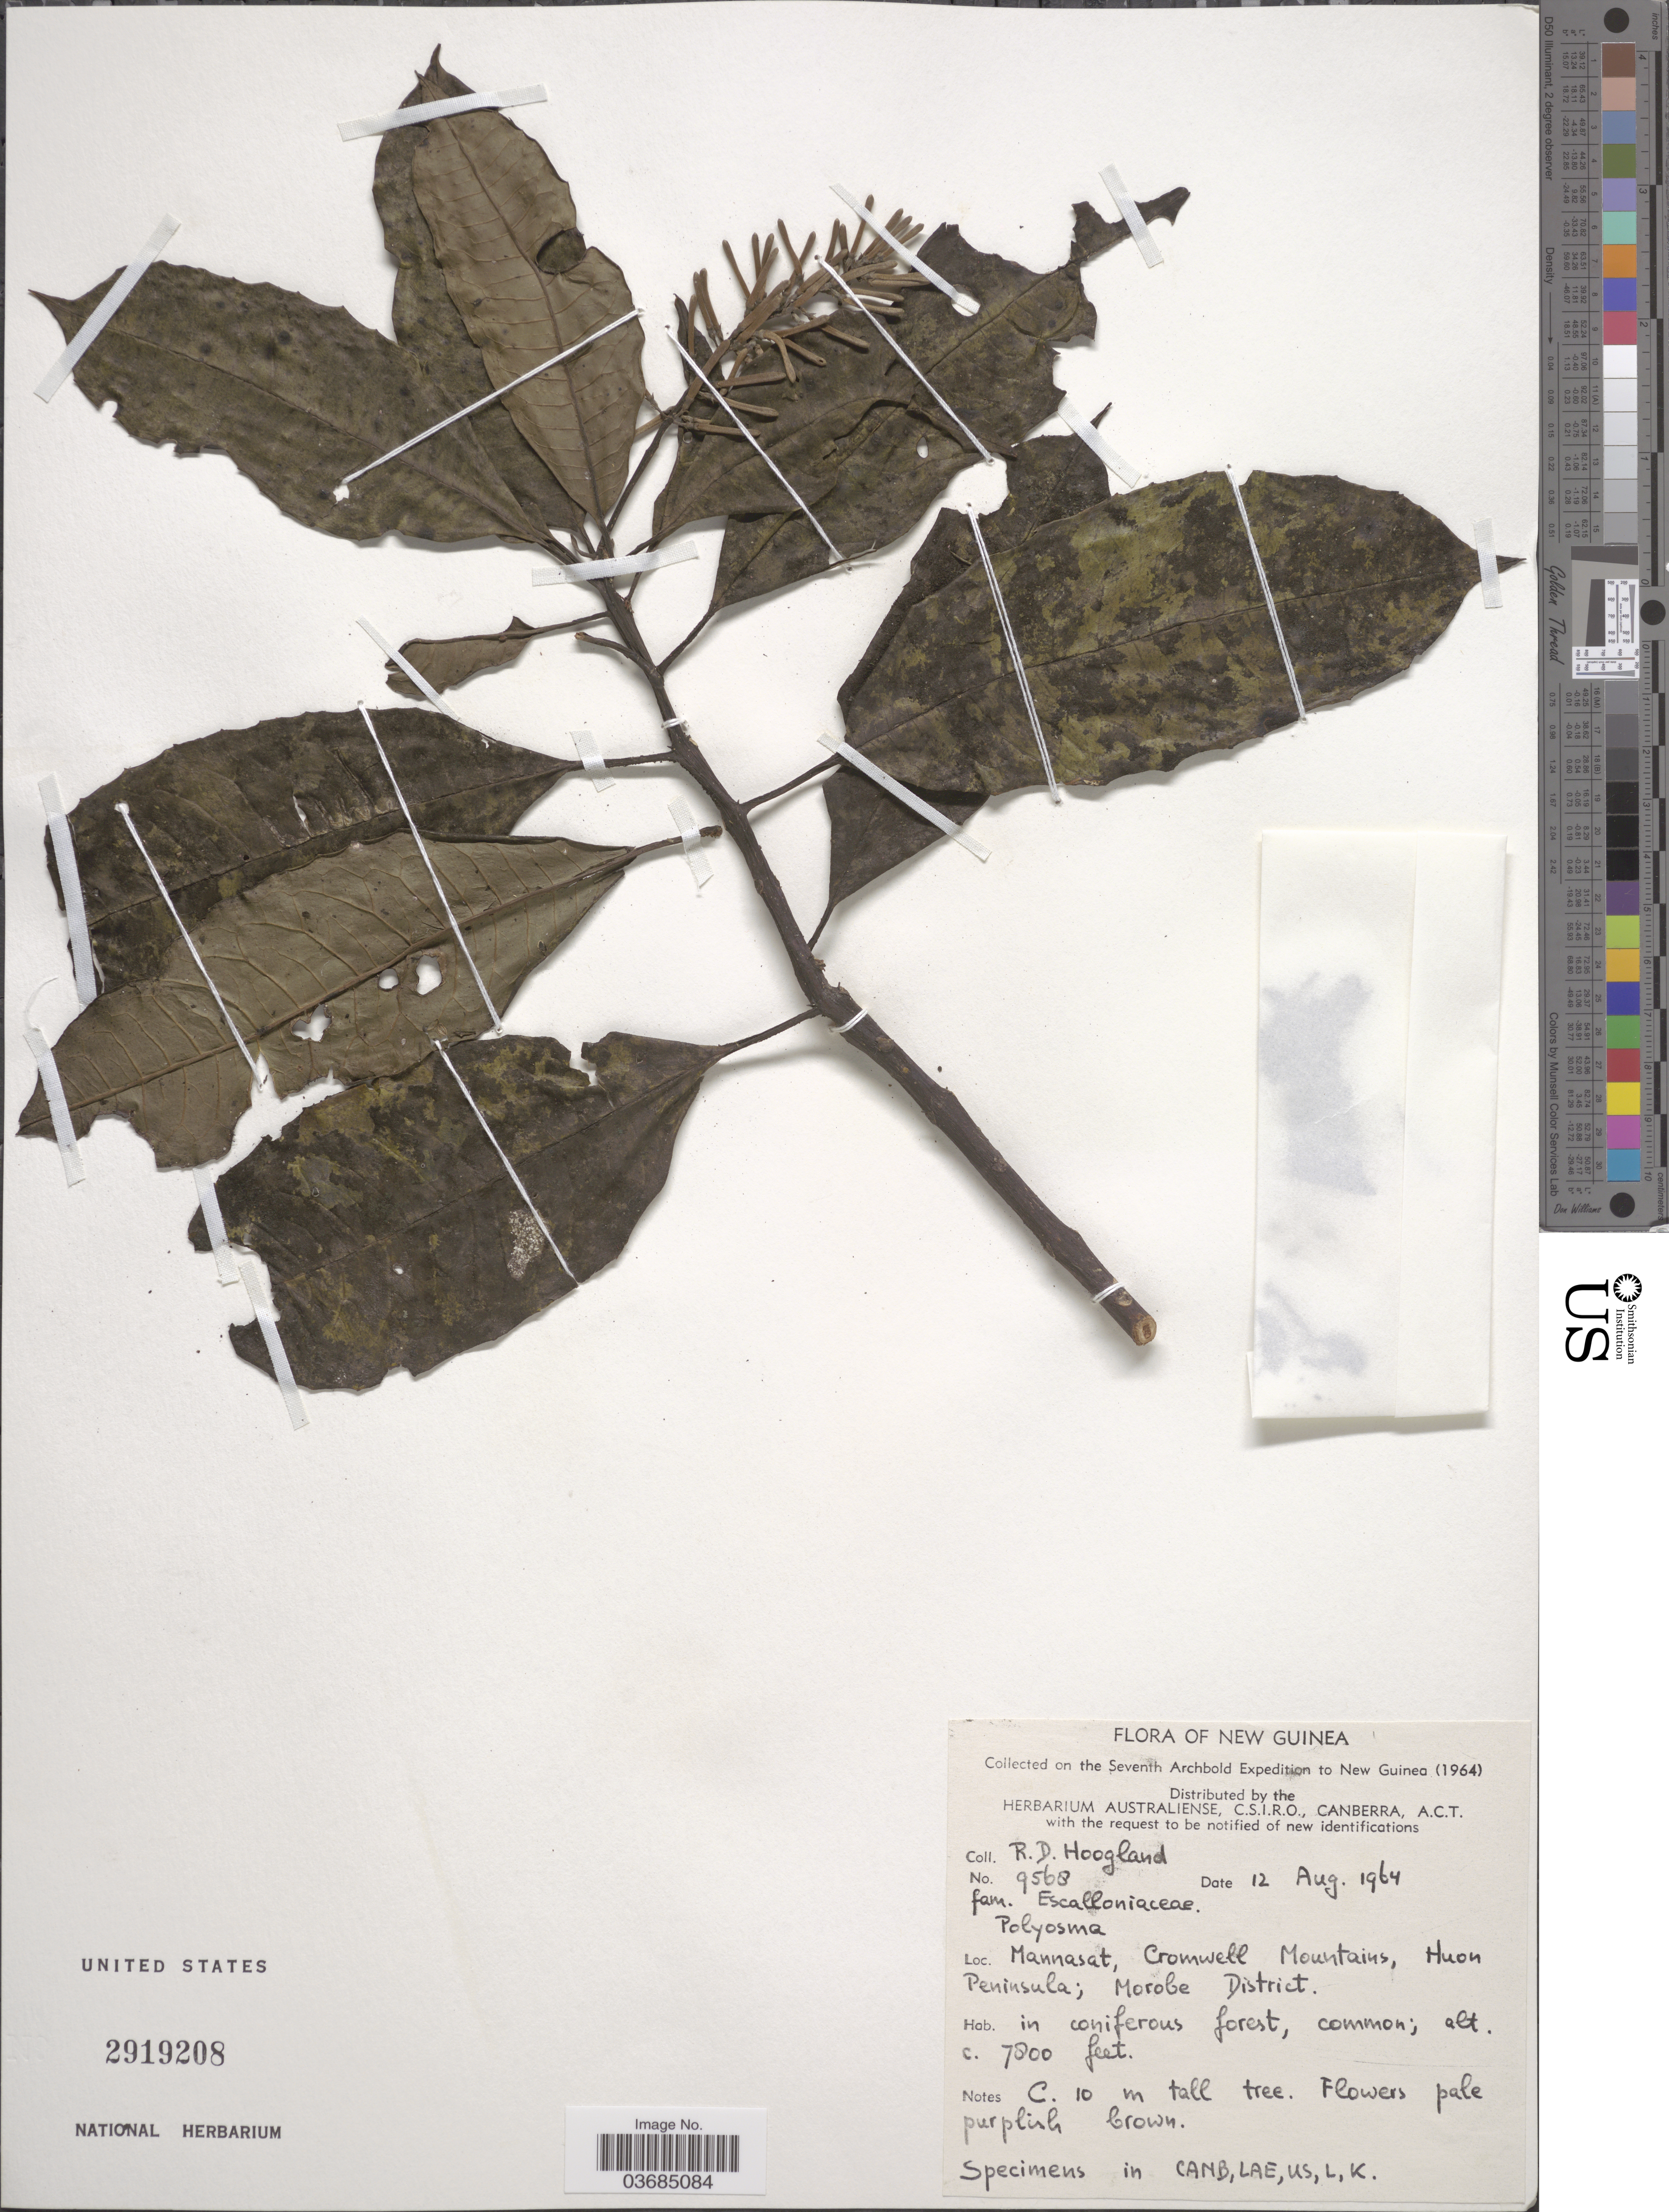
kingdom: Plantae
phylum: Tracheophyta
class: Magnoliopsida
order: Escalloniales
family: Escalloniaceae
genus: Polyosma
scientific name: Polyosma sp.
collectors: R. D. Hoogland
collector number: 9568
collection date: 1964-08-12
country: Papua New Guinea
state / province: Morobe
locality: New Guinea. On the Seventh Archbold Expedition to New Guinea (1964). Mannasat, Cromwell Mountains, Huon Peninsula; Morobe District.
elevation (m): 2377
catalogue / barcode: US 2919208